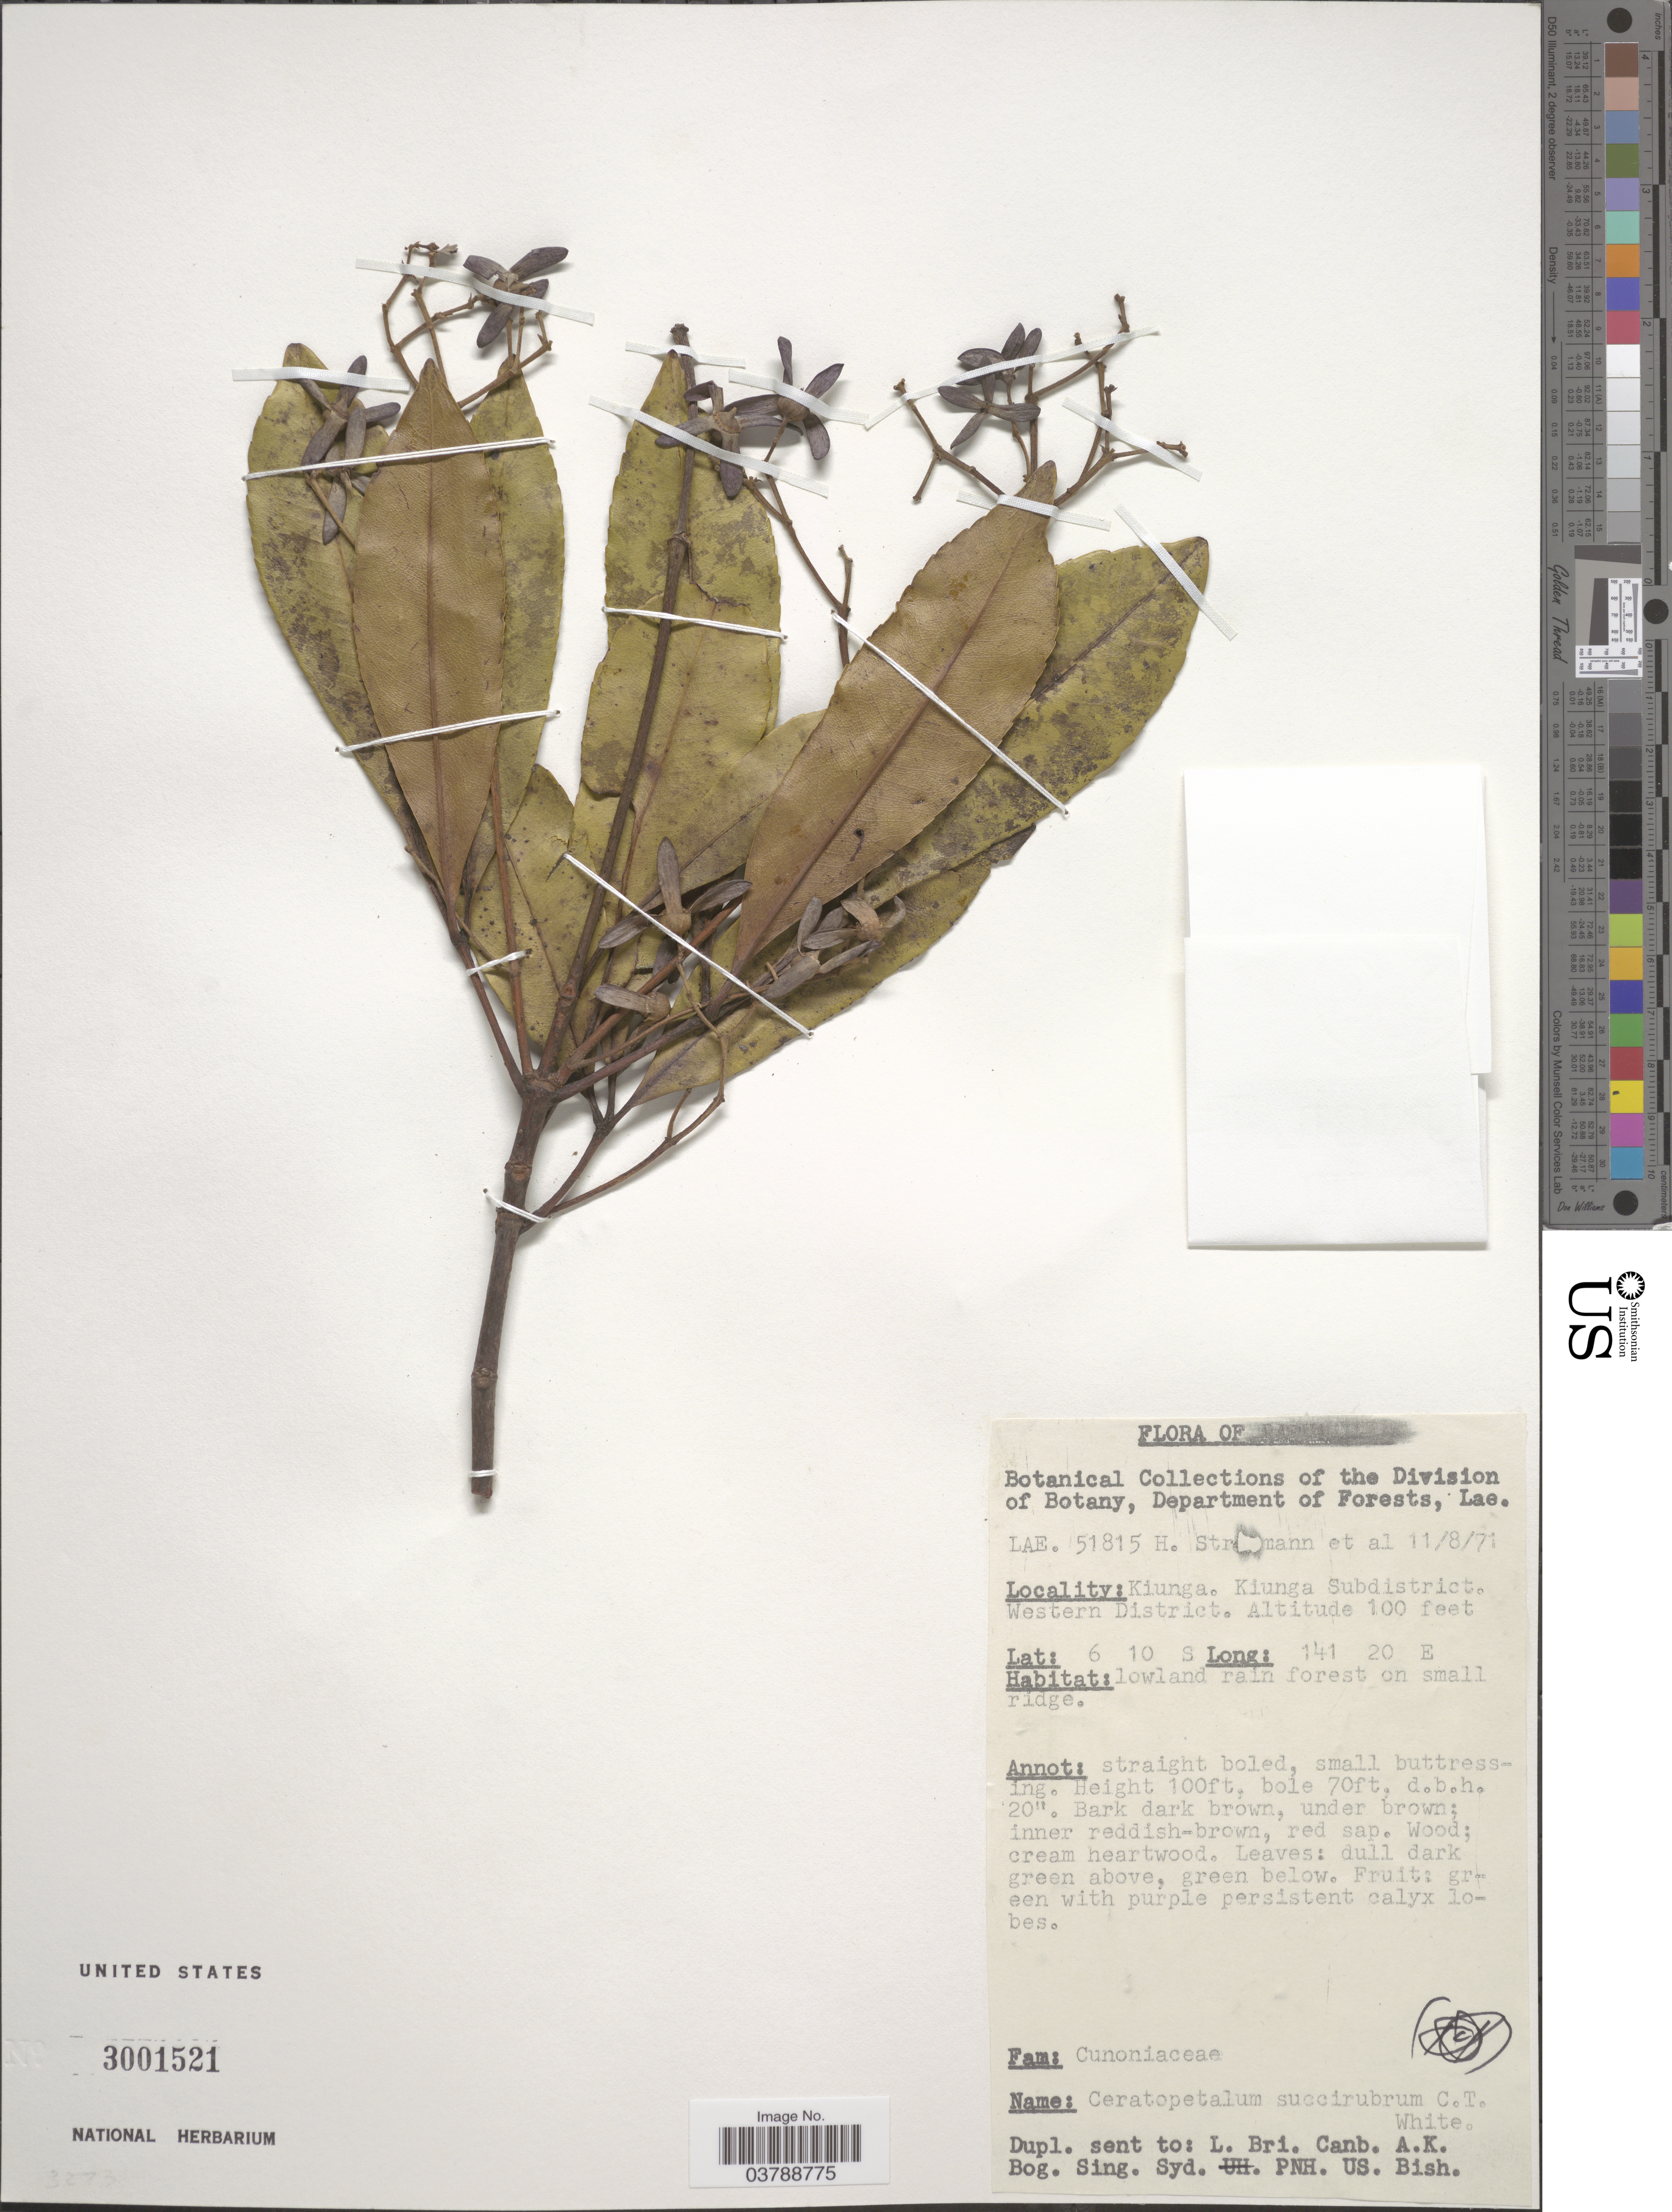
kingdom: Plantae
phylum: Tracheophyta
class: Magnoliopsida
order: Oxalidales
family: Cunoniaceae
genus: Ceratopetalum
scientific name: Ceratopetalum succirubrum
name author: C.T. White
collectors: H. Streimann & et al.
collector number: LAE51815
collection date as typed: Transcribed d/m/y: 11/8/71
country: Papua New Guinea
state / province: Manus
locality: Kiunga, Kiunga Subdistrict. Western District.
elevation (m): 30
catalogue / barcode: US 3001521